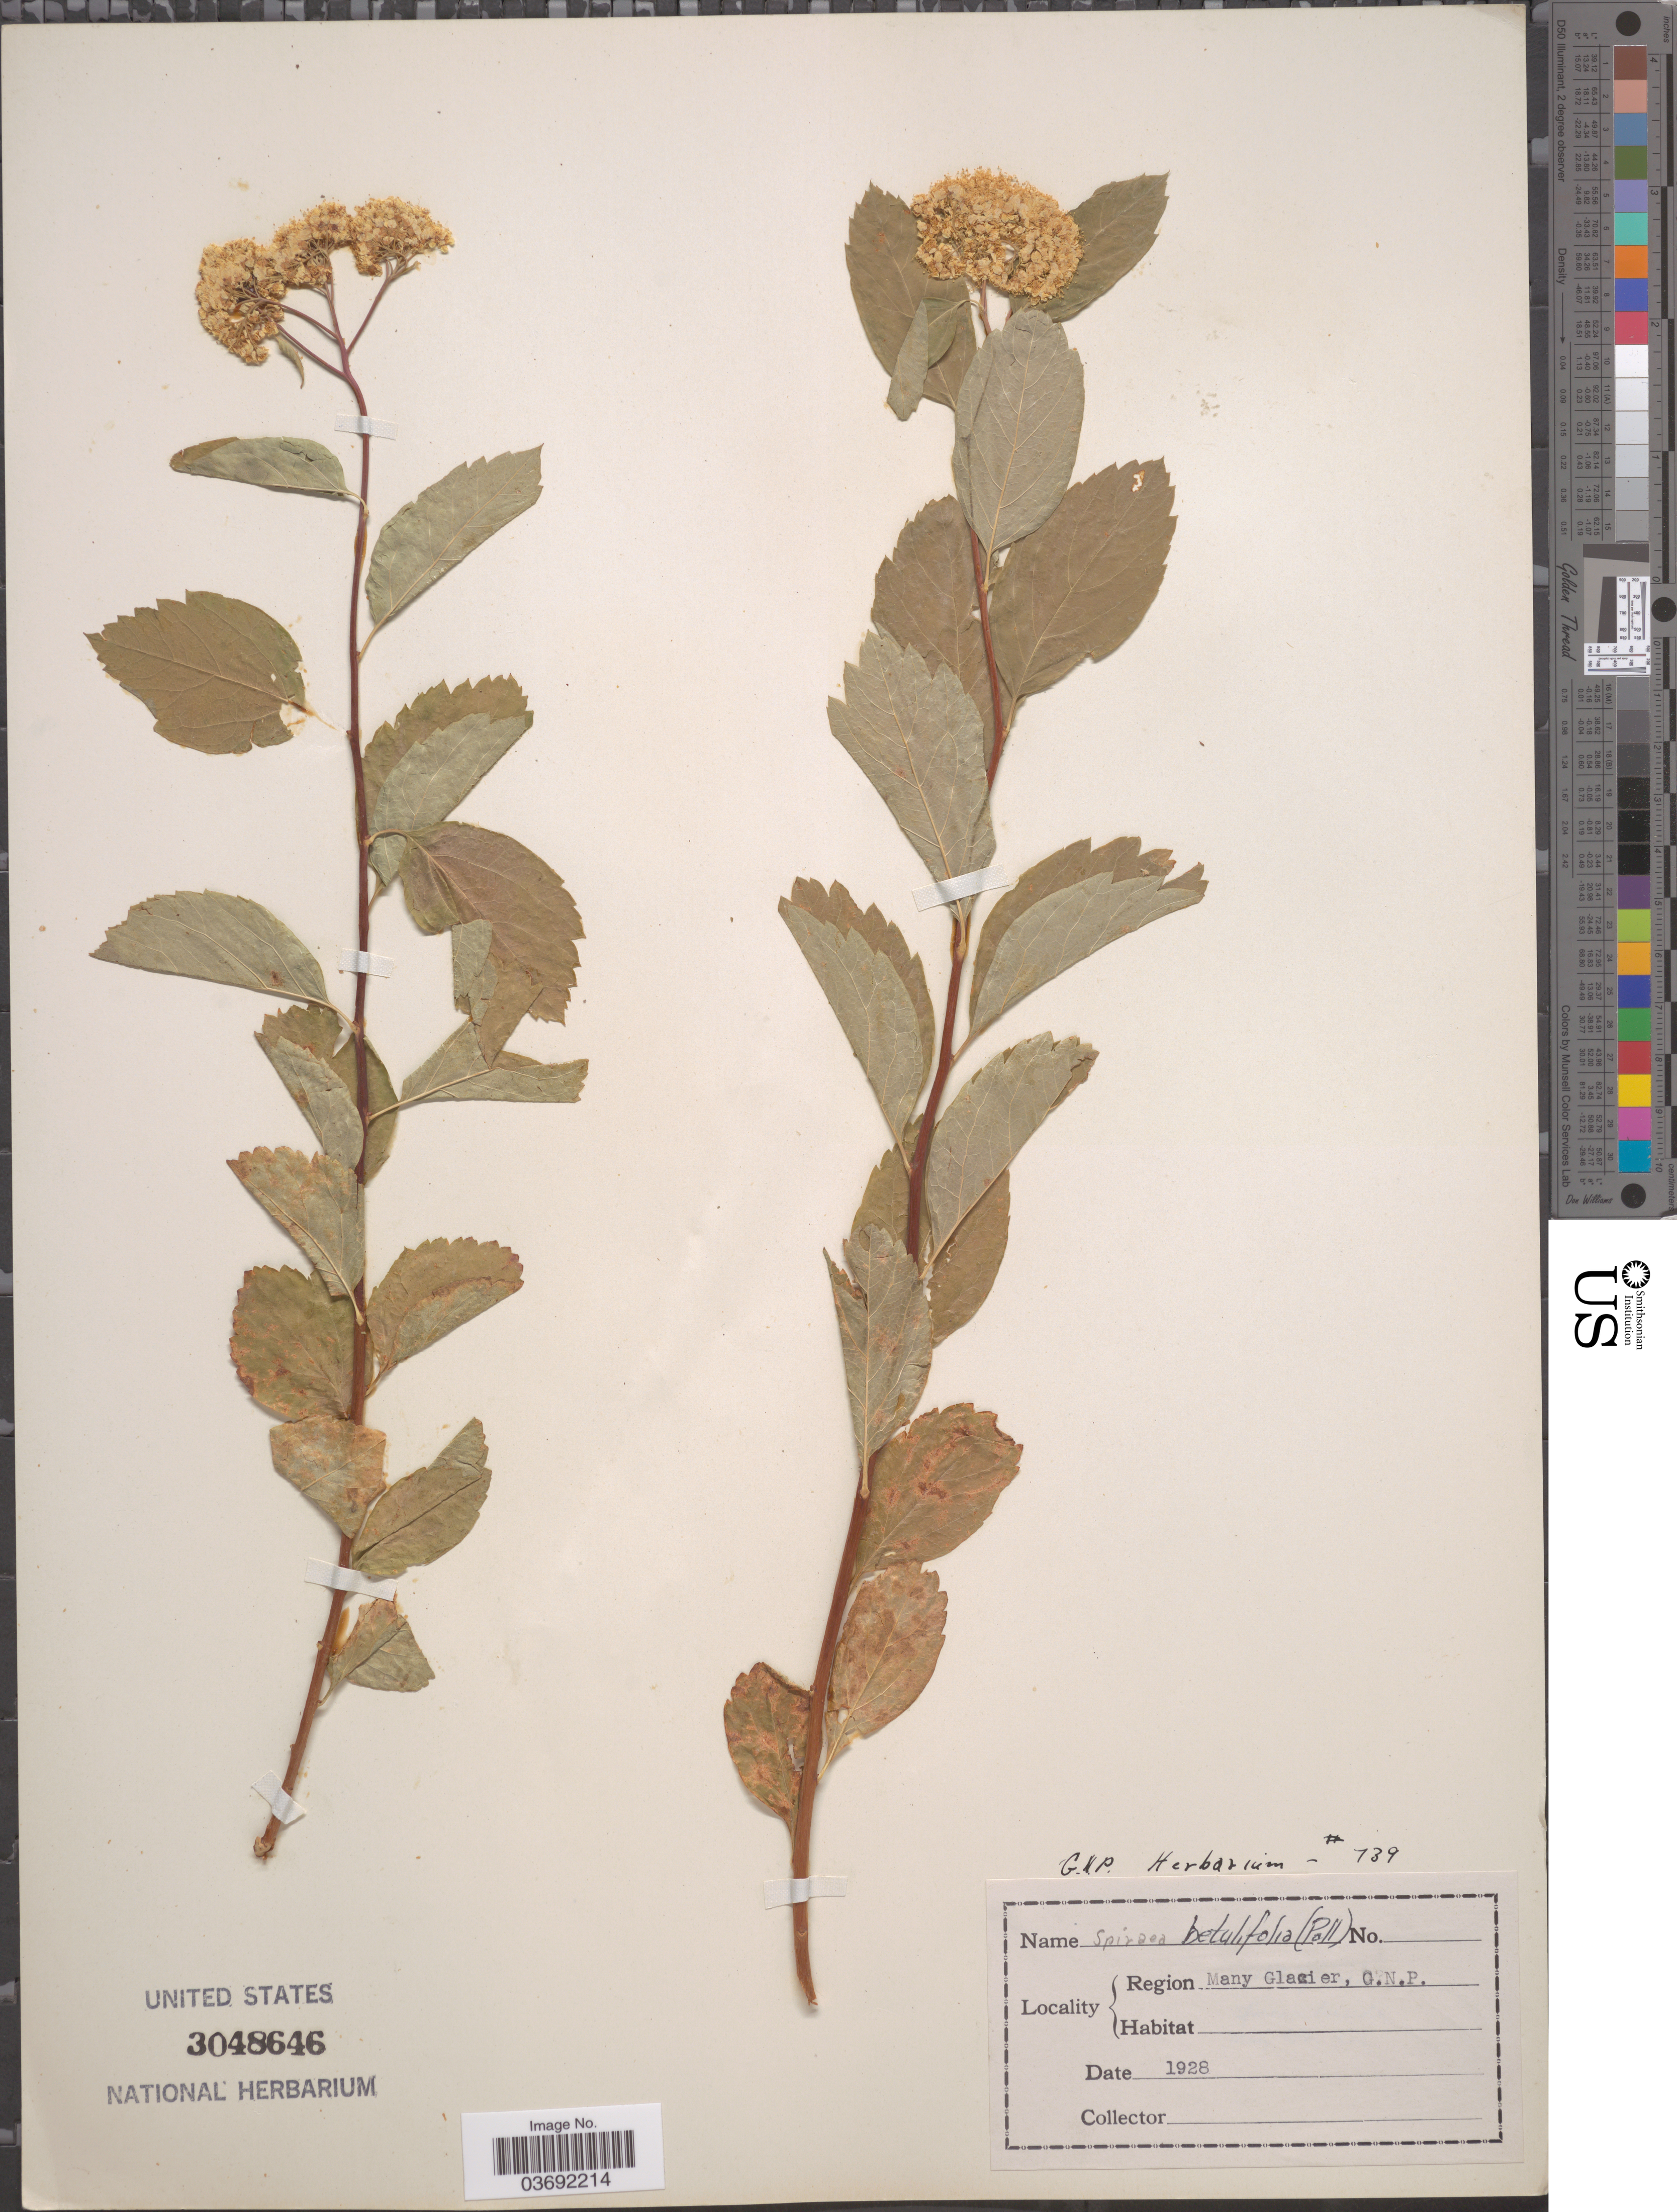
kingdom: Plantae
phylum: Tracheophyta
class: Magnoliopsida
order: Rosales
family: Rosaceae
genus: Spiraea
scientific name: Spiraea betulifolia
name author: Pall.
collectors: ex herb. G. N. P.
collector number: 739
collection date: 1928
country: United States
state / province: Montana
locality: Region Many Glacier, G. N. P.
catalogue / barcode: US 3048646